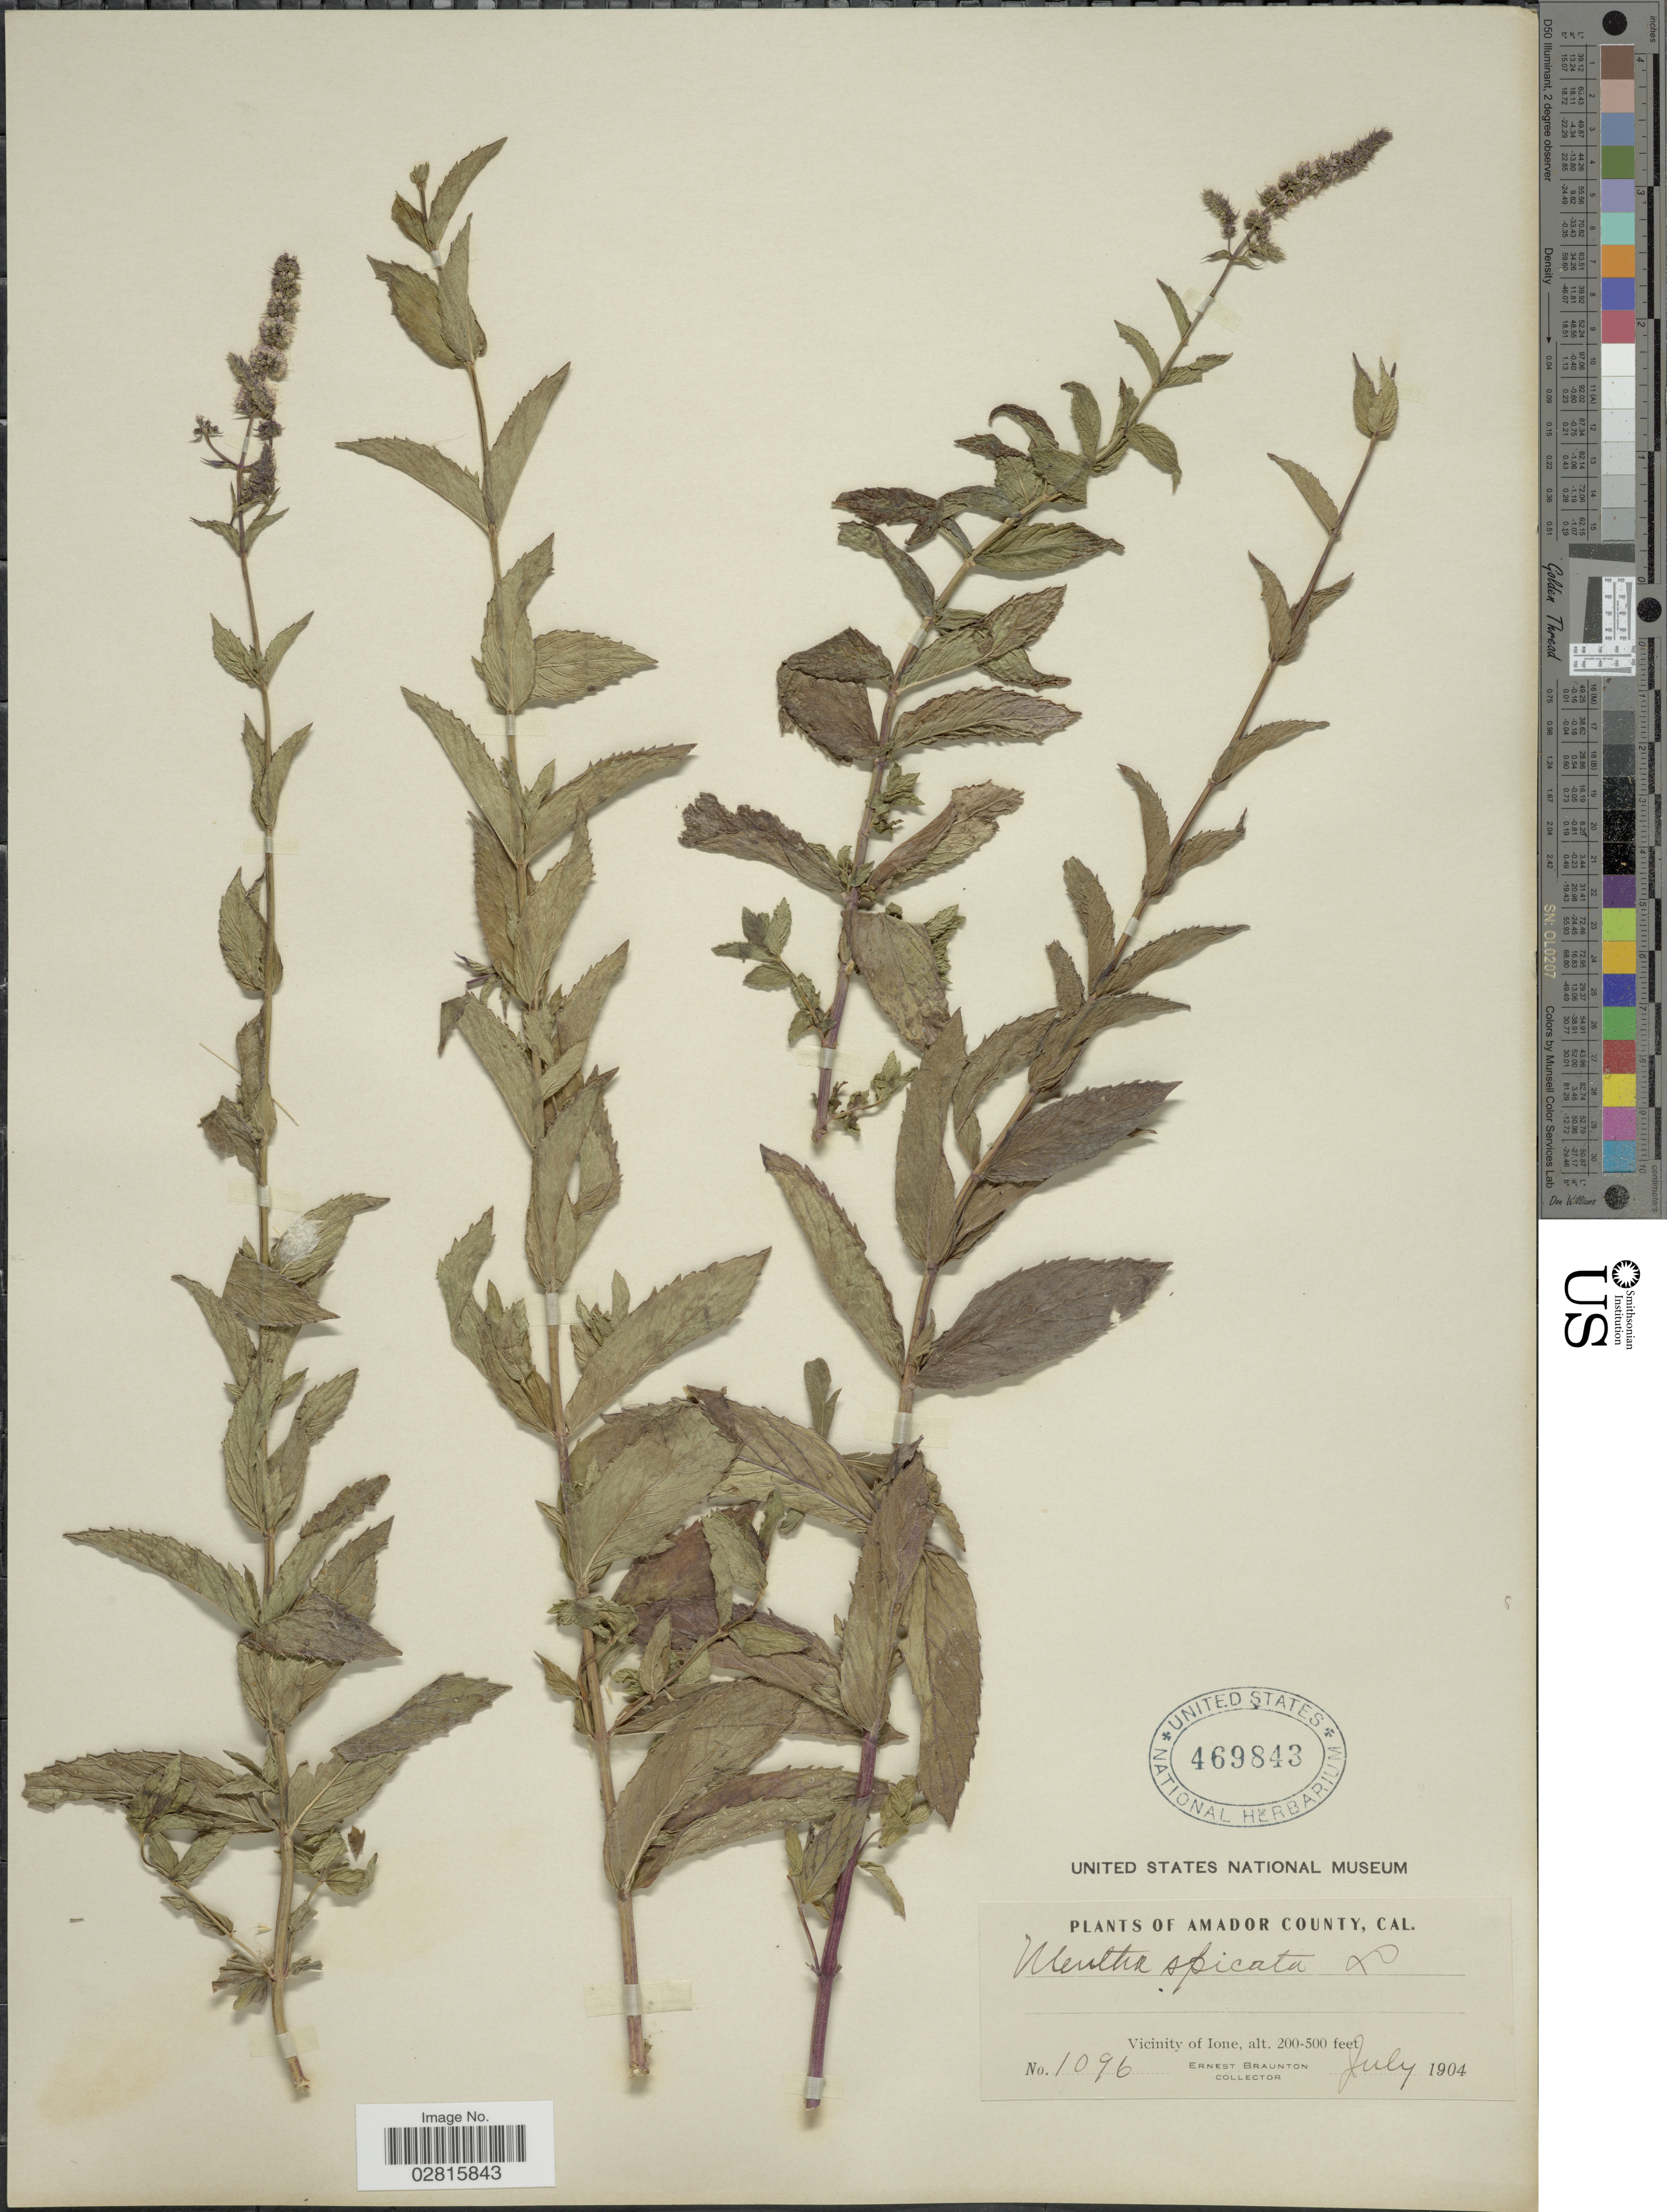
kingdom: Plantae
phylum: Tracheophyta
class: Magnoliopsida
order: Lamiales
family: Lamiaceae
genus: Mentha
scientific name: Mentha spicata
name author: L.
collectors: E. Braunton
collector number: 1096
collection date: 1904-07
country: United States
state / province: California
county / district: Amador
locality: Amador County. Vicinity of Ione.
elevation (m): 61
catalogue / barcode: US 469843